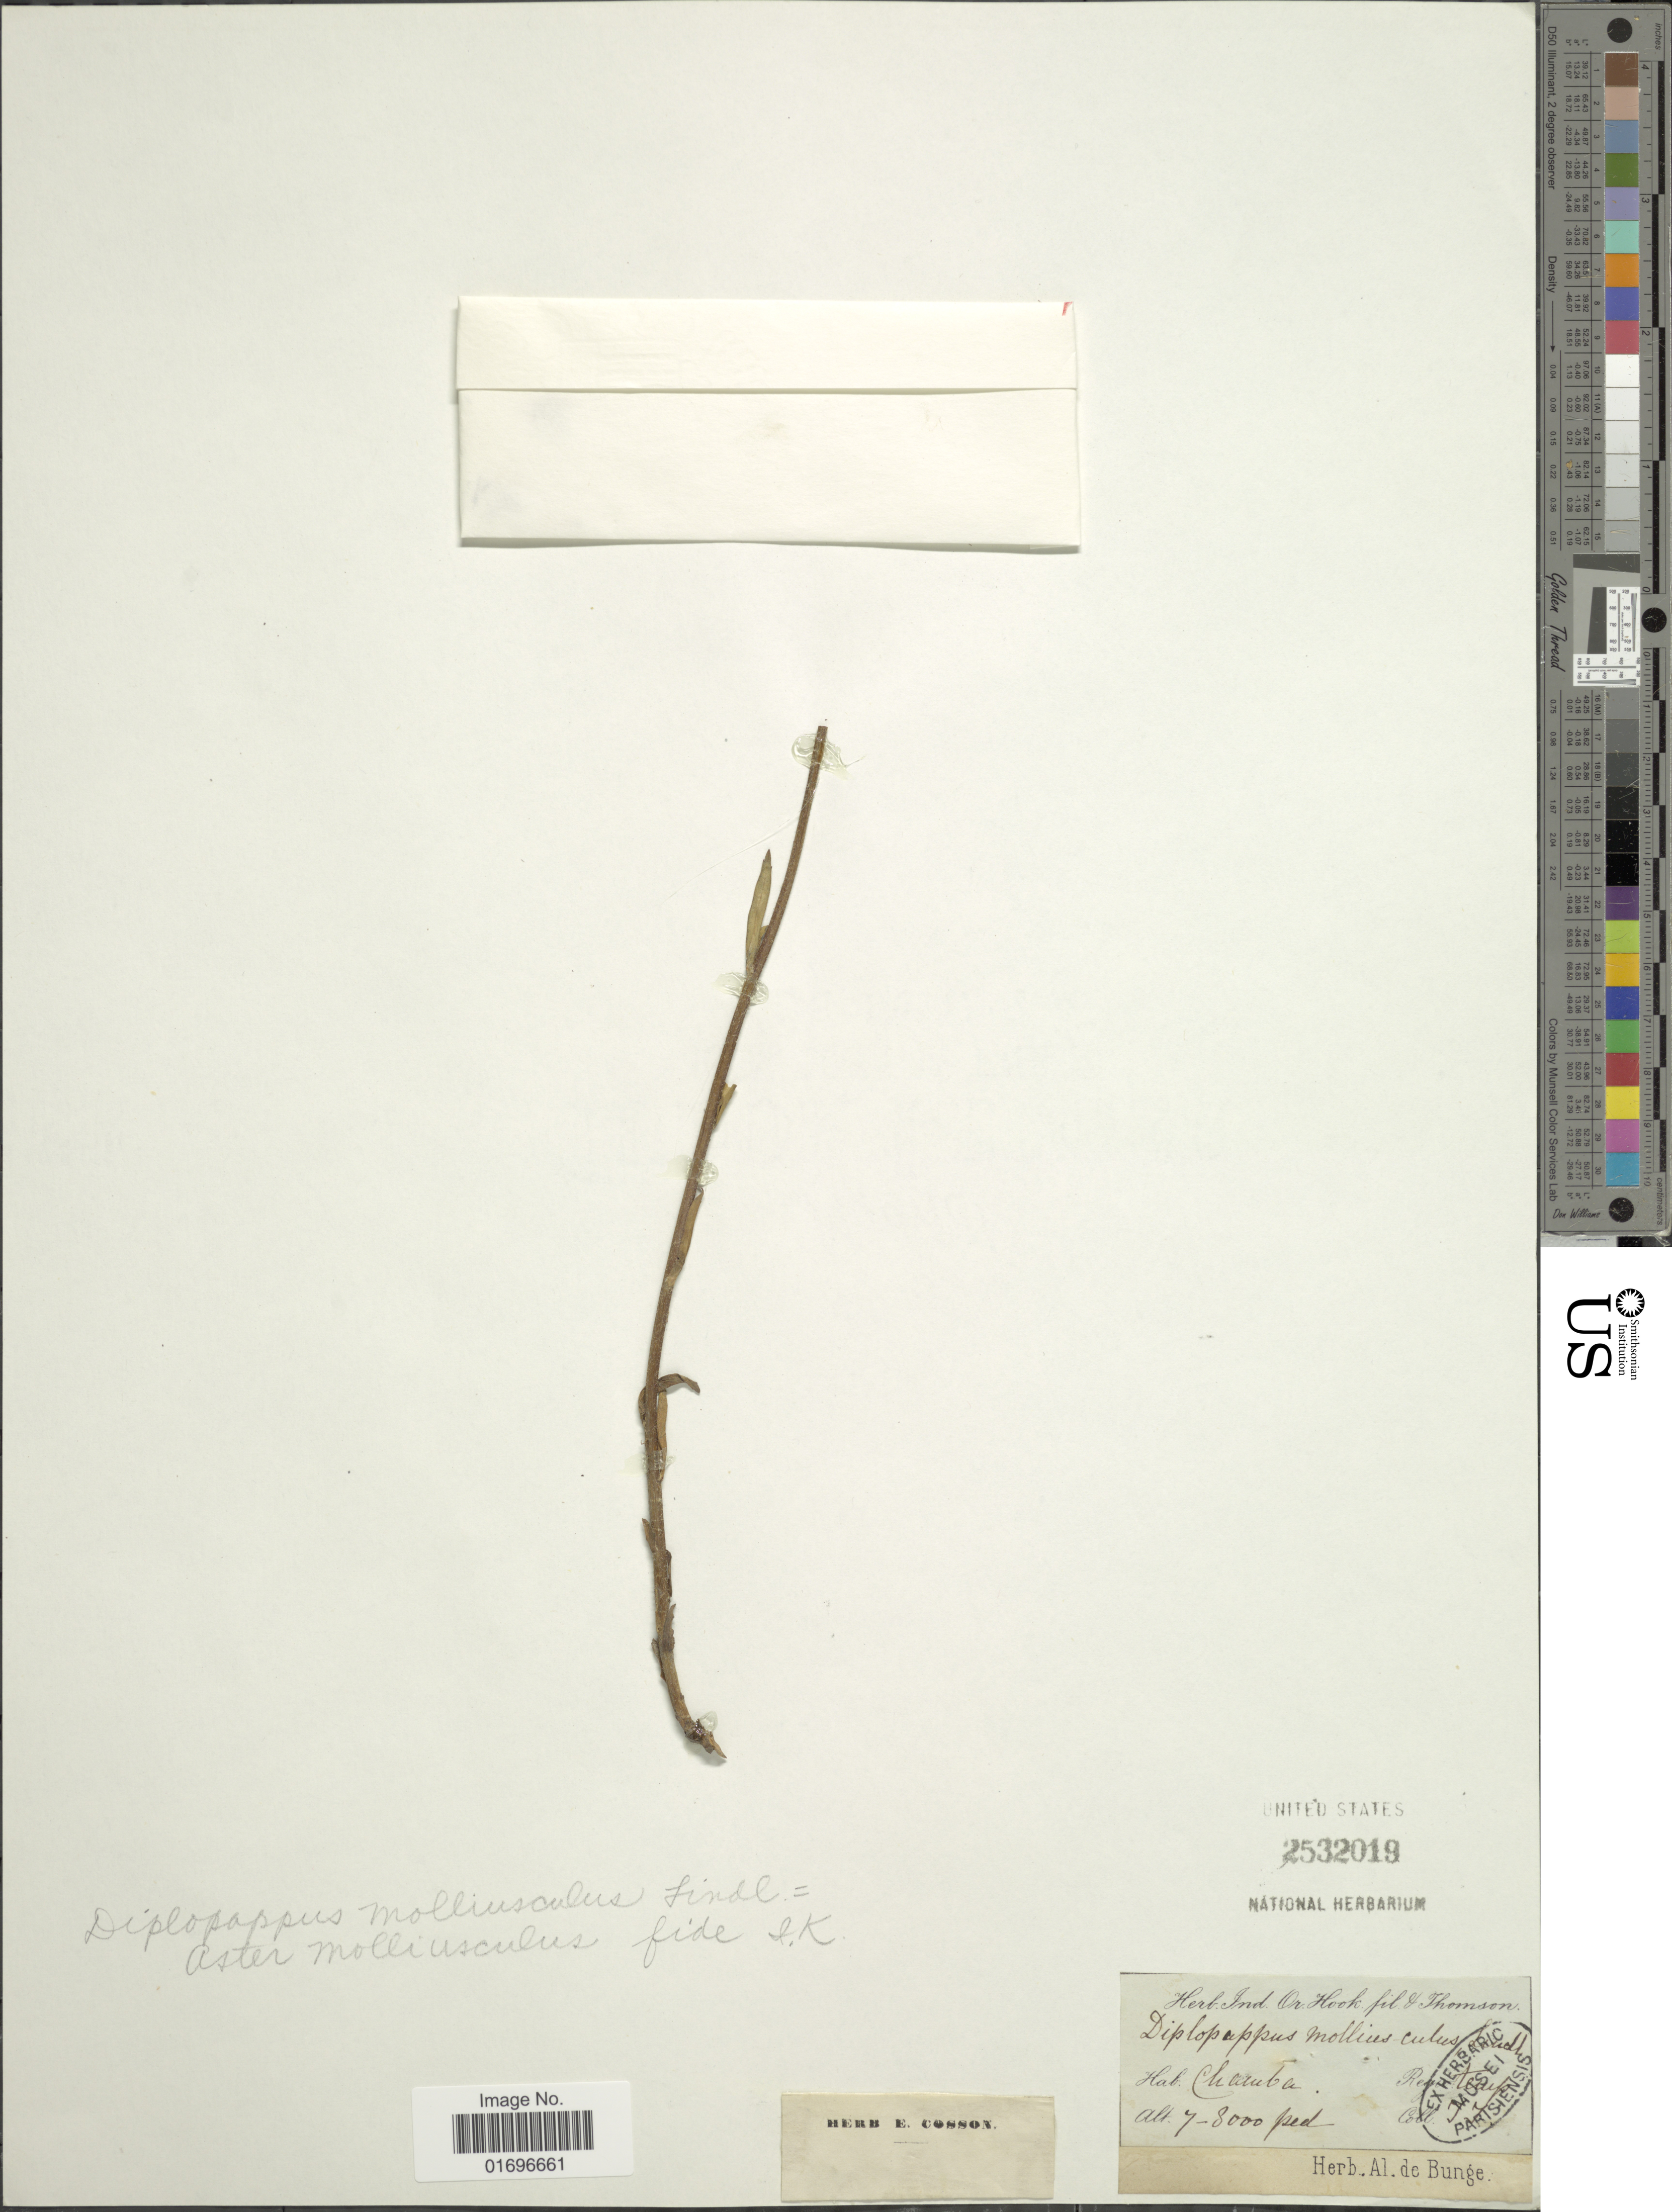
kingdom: Plantae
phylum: Tracheophyta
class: Magnoliopsida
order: Asterales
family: Asteraceae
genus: Aster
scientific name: Aster molliusculus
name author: (DC.) C.B. Clarke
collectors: T. Thomson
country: India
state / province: Himachal Pradesh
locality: Chamba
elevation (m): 2134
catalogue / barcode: US 2532019